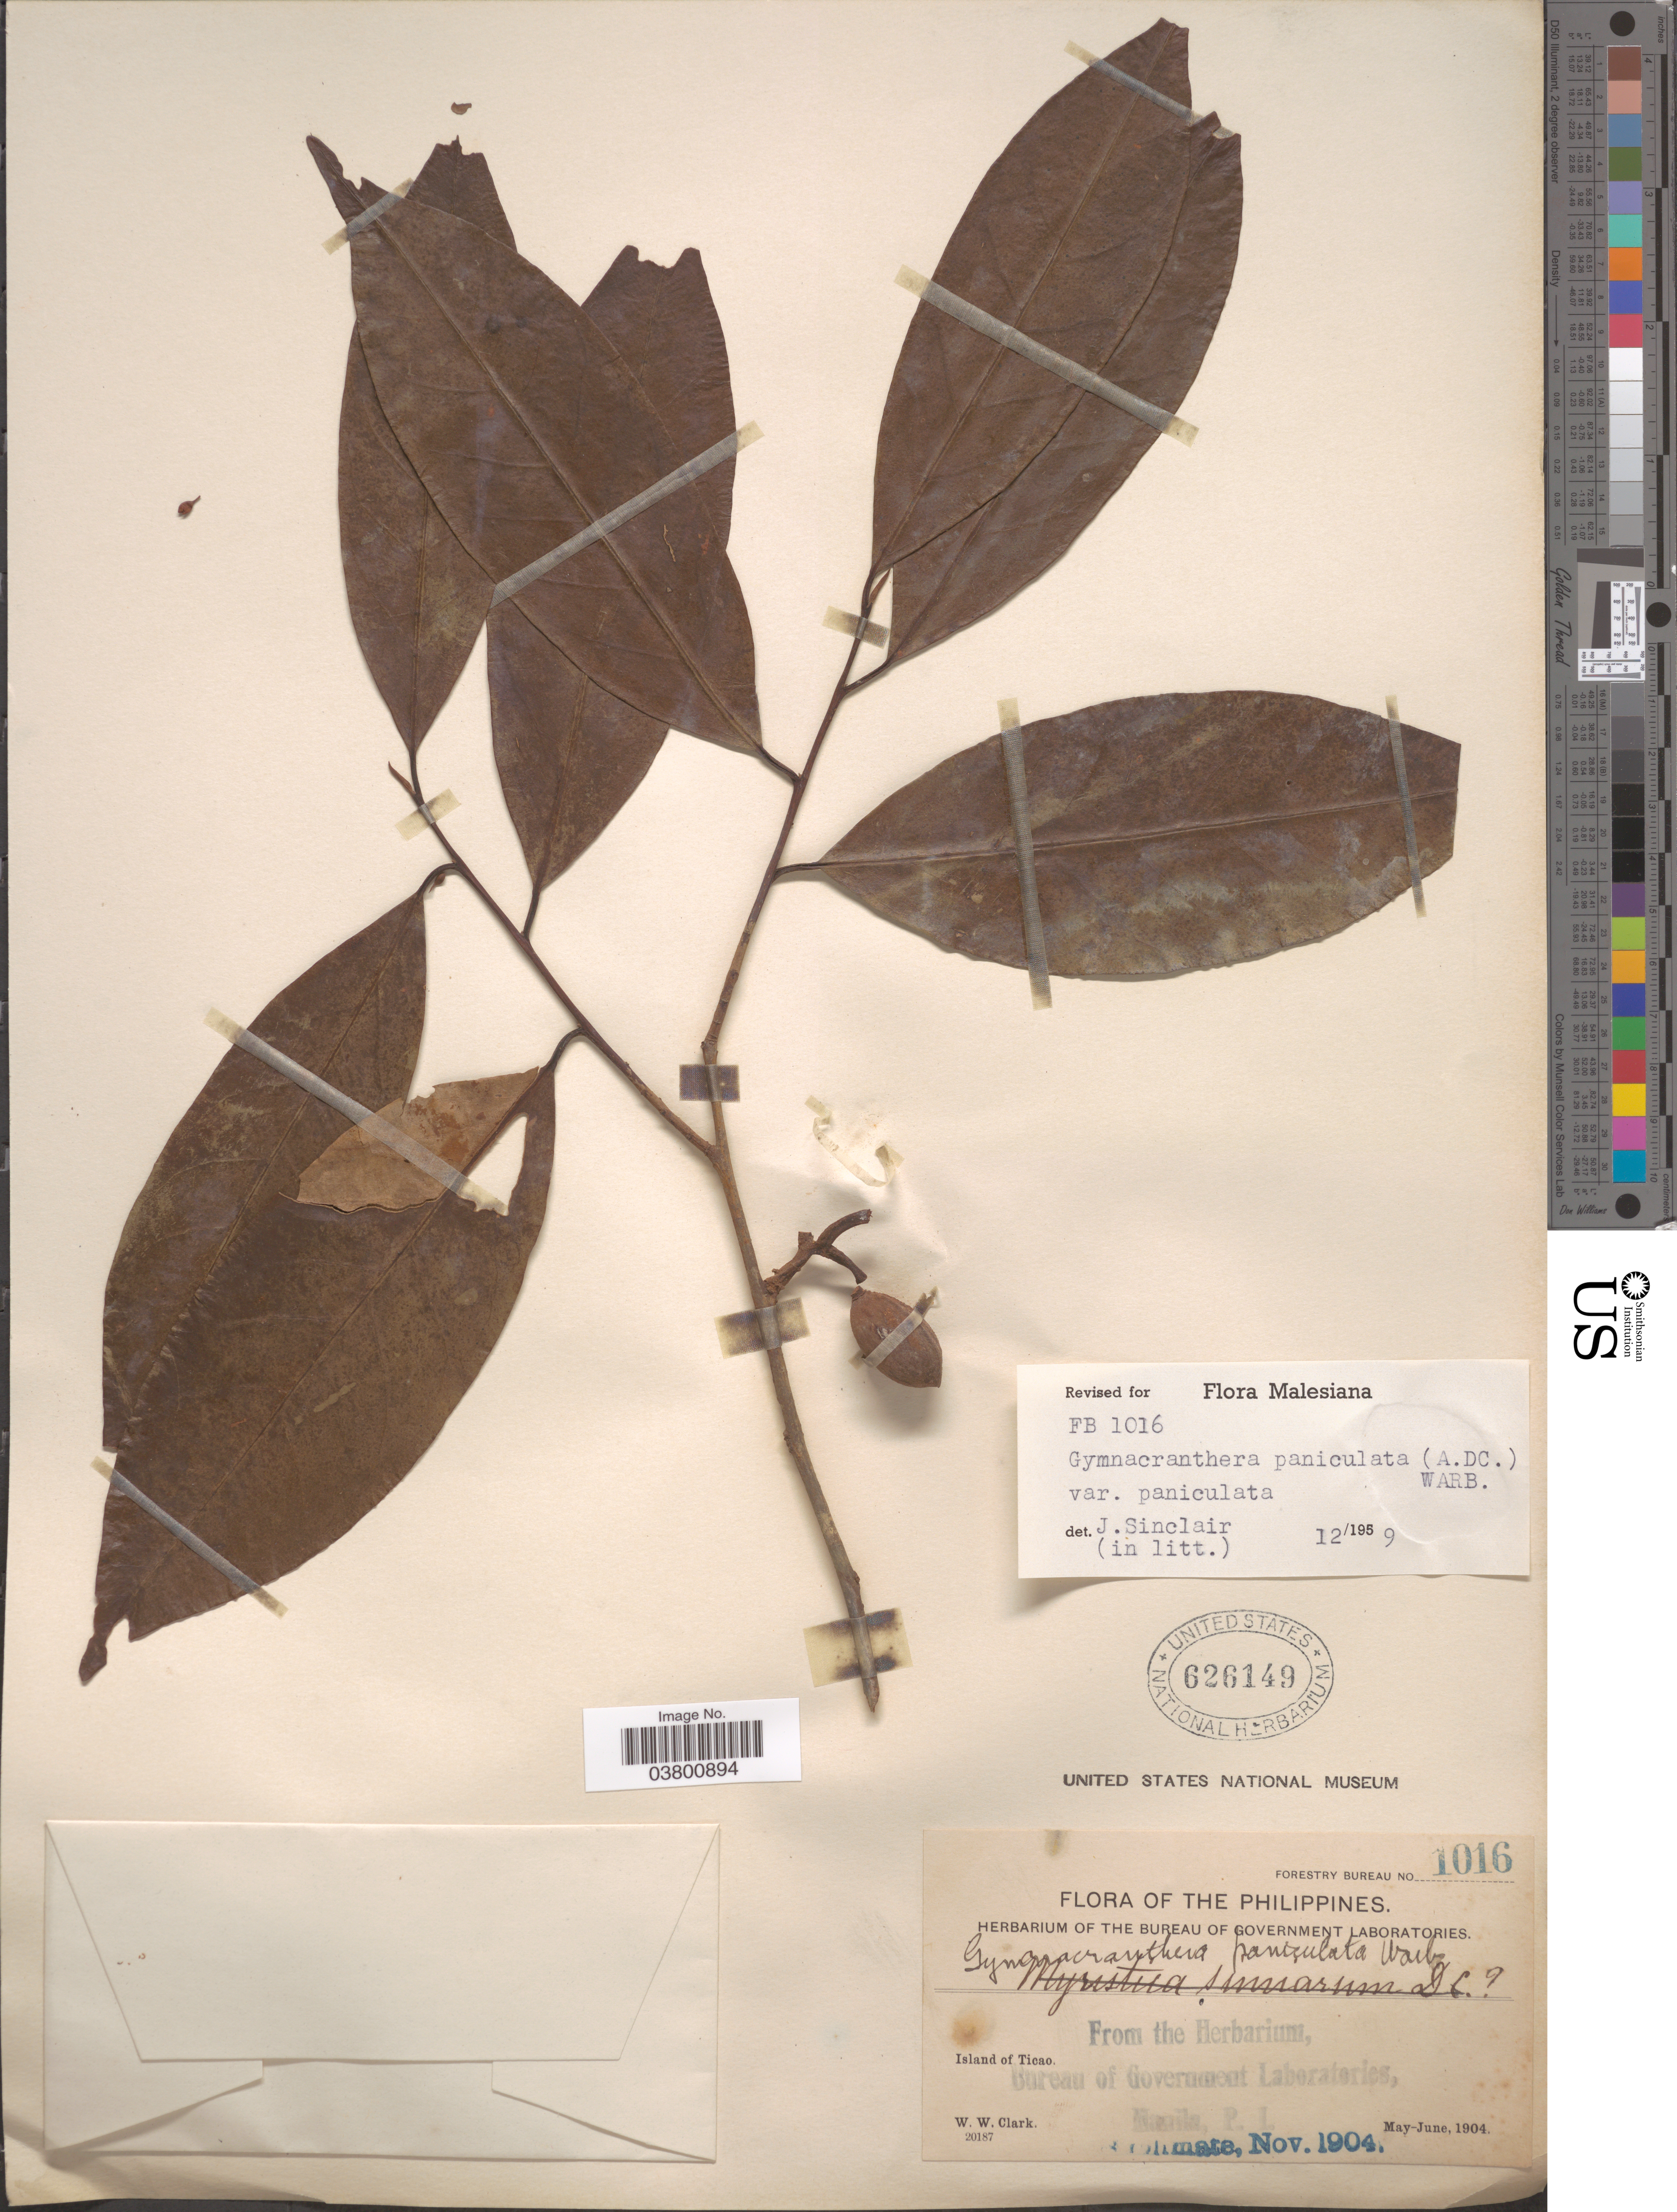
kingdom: Plantae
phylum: Tracheophyta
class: Magnoliopsida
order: Magnoliales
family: Myristicaceae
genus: Gymnacranthera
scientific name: Gymnacranthera paniculata var. paniculata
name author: (A. DC.) Warb.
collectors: W. W. Clark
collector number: Forestry Bureau 1016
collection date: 1904-05/1904-06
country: Philippines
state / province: Bicol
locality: Island of Ticao.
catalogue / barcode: US 626149